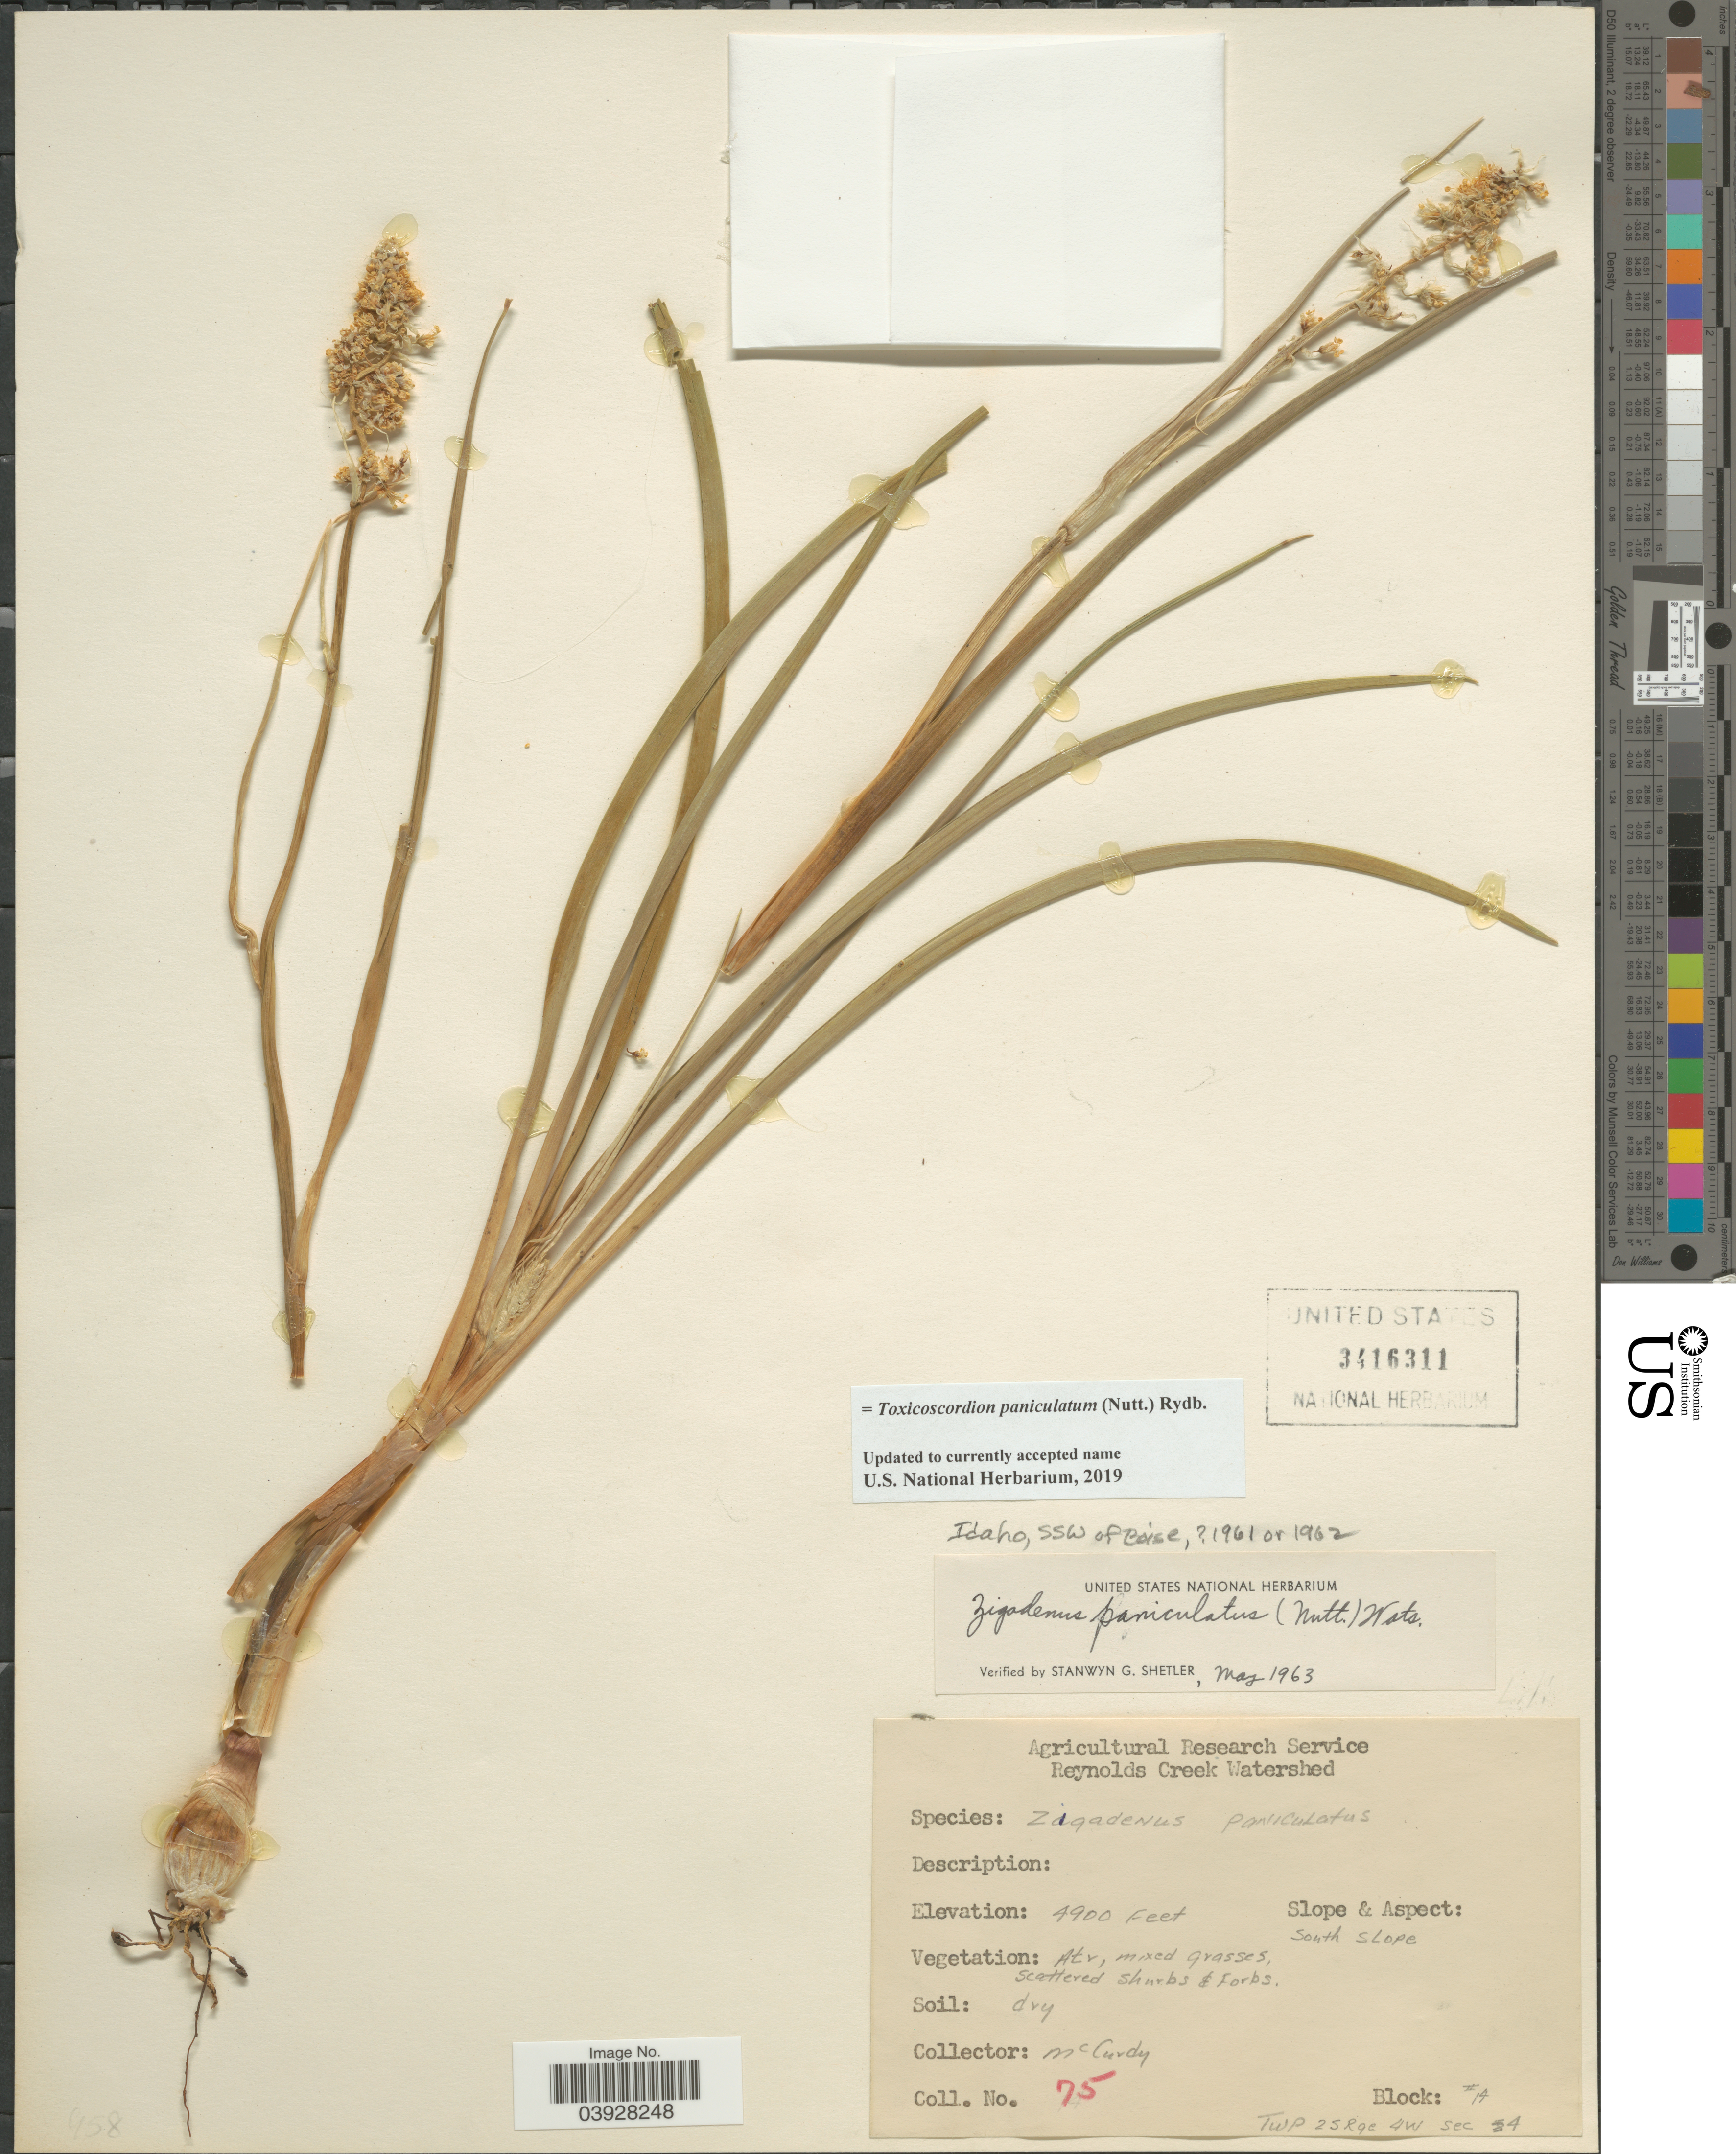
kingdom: Plantae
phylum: Tracheophyta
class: Liliopsida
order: Liliales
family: Melanthiaceae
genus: Toxicoscordion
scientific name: Toxicoscordion paniculatum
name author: (Nutt.) Rydb.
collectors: McCurdy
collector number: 75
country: United States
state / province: Idaho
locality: Reynolds Creek Watershed. South Slope, Block: #14. TWP 25 Rge 4 W Sec 4.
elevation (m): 1494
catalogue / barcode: US 3416311